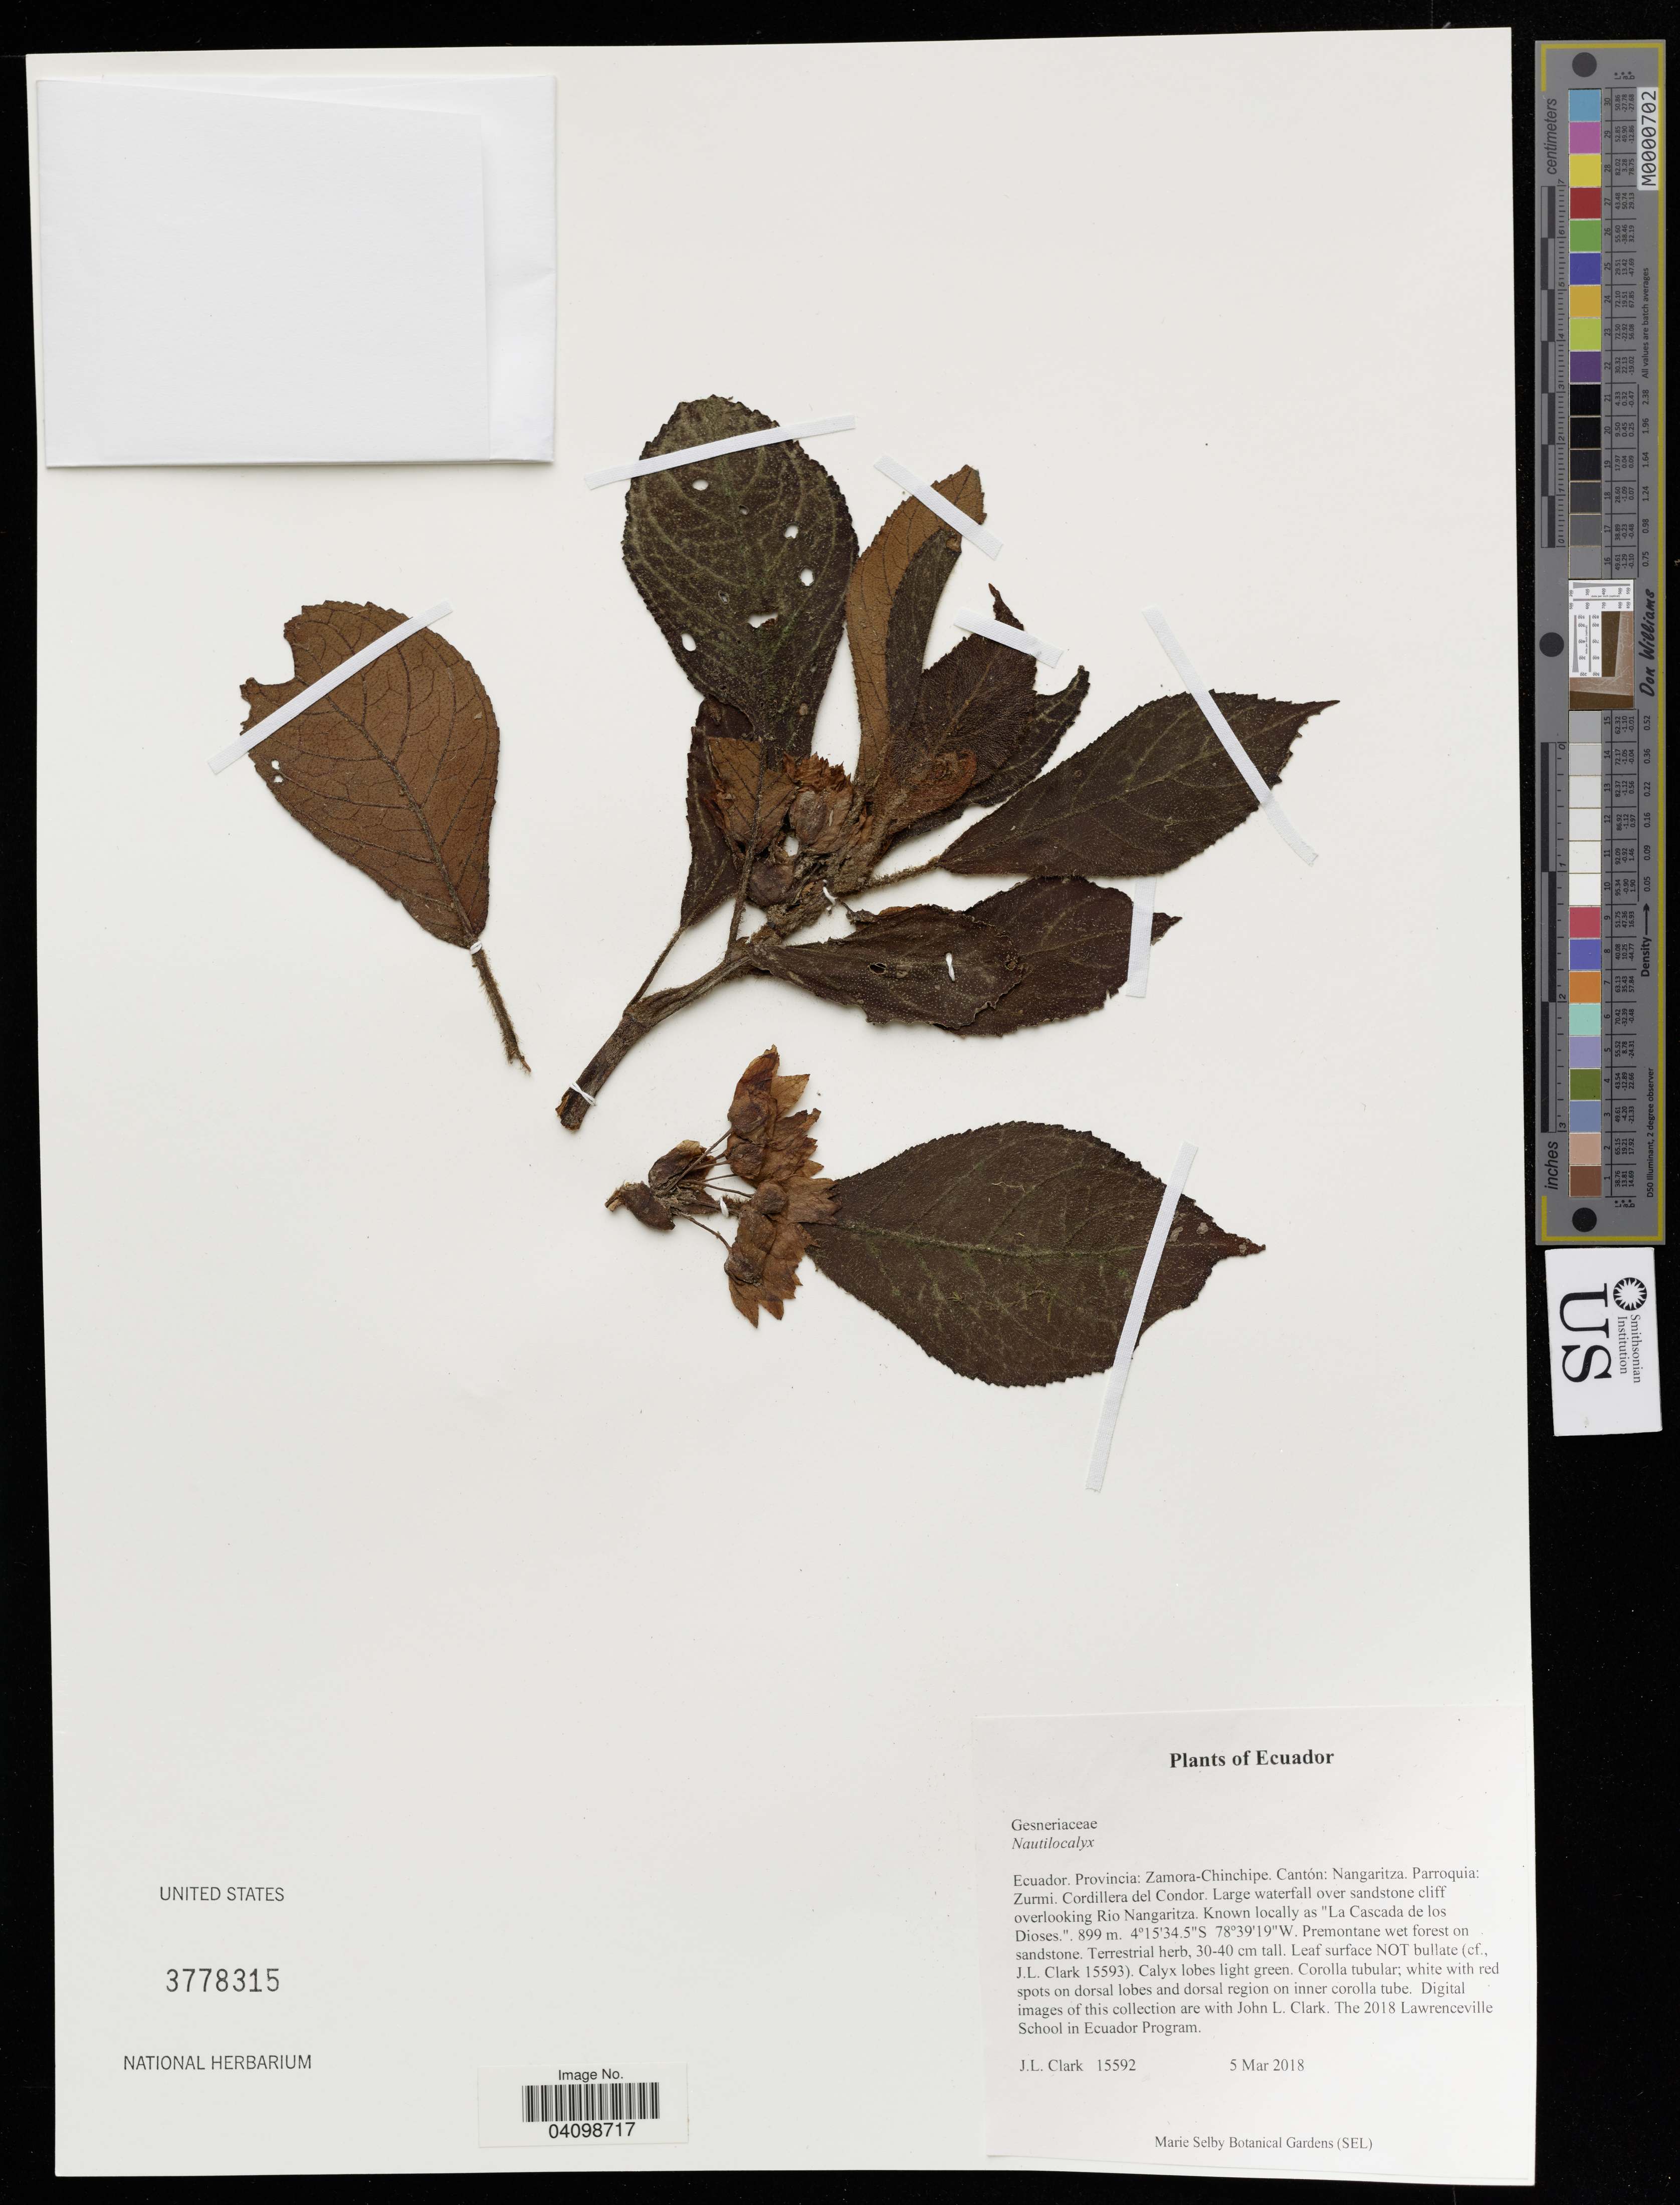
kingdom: Plantae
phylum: Tracheophyta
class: Magnoliopsida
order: Lamiales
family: Gesneriaceae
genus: Nautilocalyx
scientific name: Nautilocalyx sp.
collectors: J. Clark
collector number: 15592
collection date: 2018-03-05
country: Ecuador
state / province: Zamora-Chinchipe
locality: Cantón: Nangaritza. Parroquia: Zurmi. Cordillera del Condor. Large waterfall over sandstone cliff overlooking Rio Nangaritza. Known locally as "La Cascada de los Dioses.".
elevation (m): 899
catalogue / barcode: US 3778315